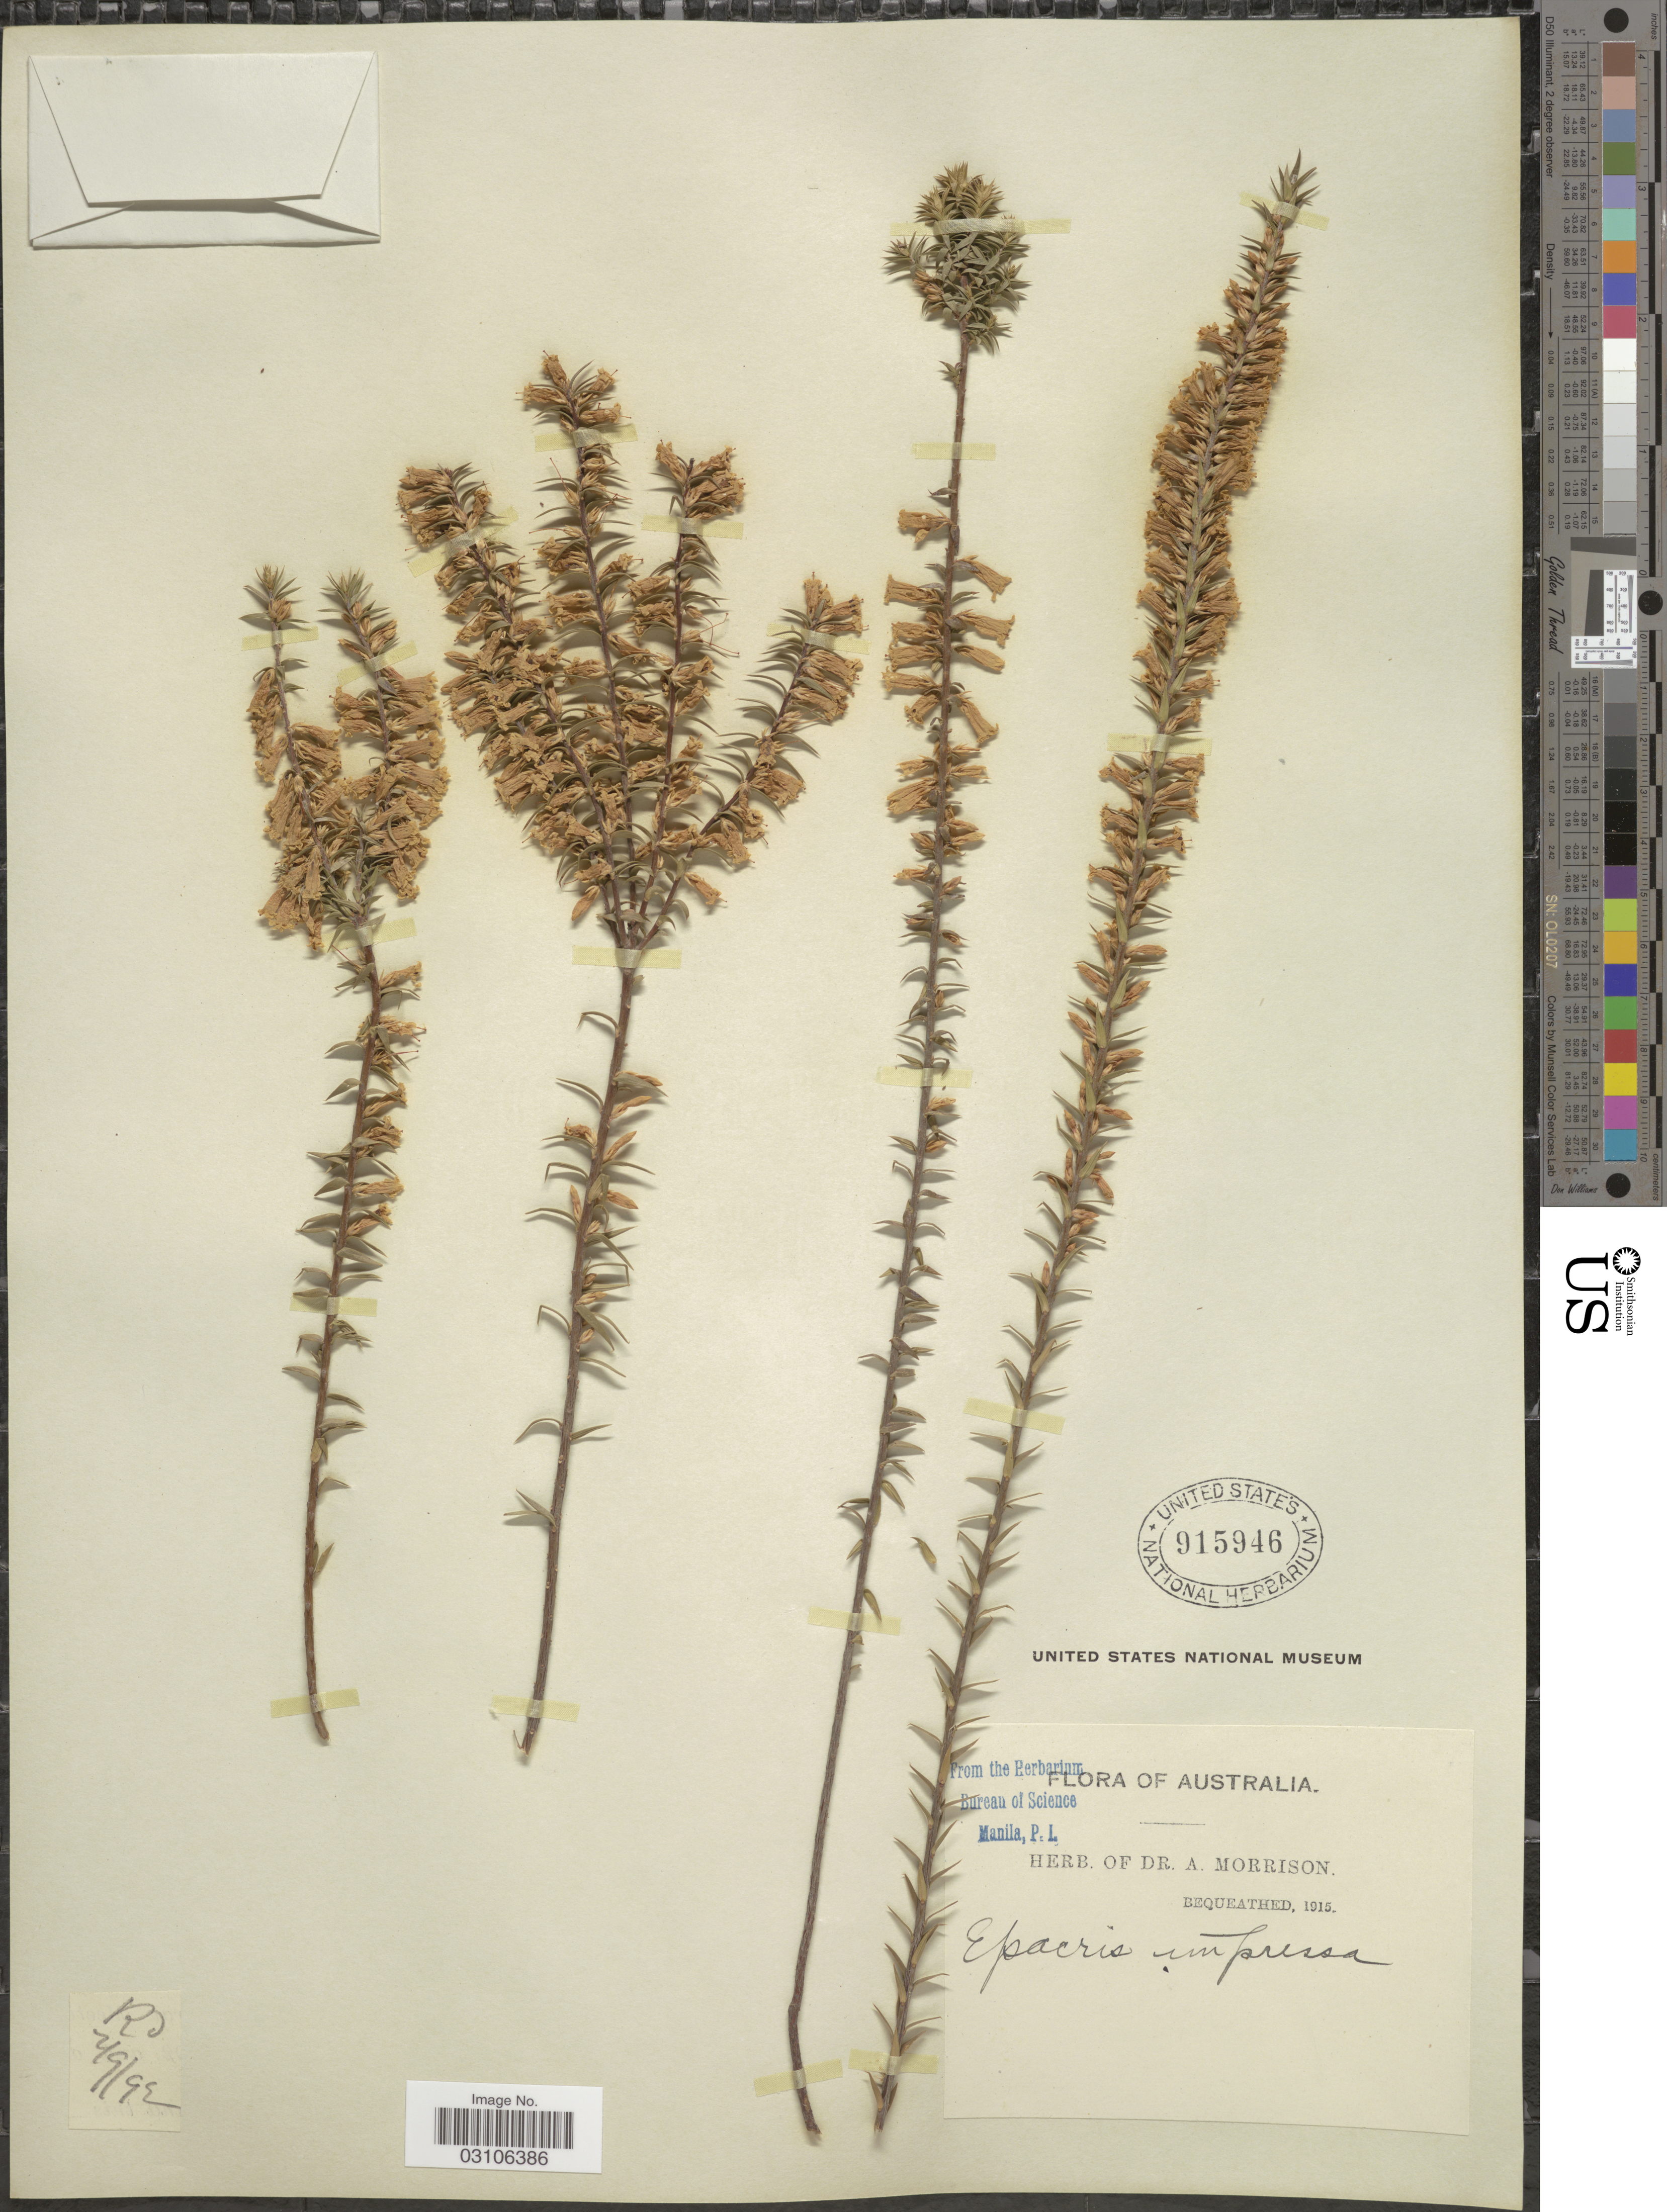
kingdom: Plantae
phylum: Tracheophyta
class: Magnoliopsida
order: Ericales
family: Ericaceae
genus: Epacris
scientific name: Epacris impressa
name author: Labill.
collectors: ex herb. Dr. A. Morrison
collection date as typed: Transcribed d/m/y: 2/9/93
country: Australia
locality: Ro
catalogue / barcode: US 915946